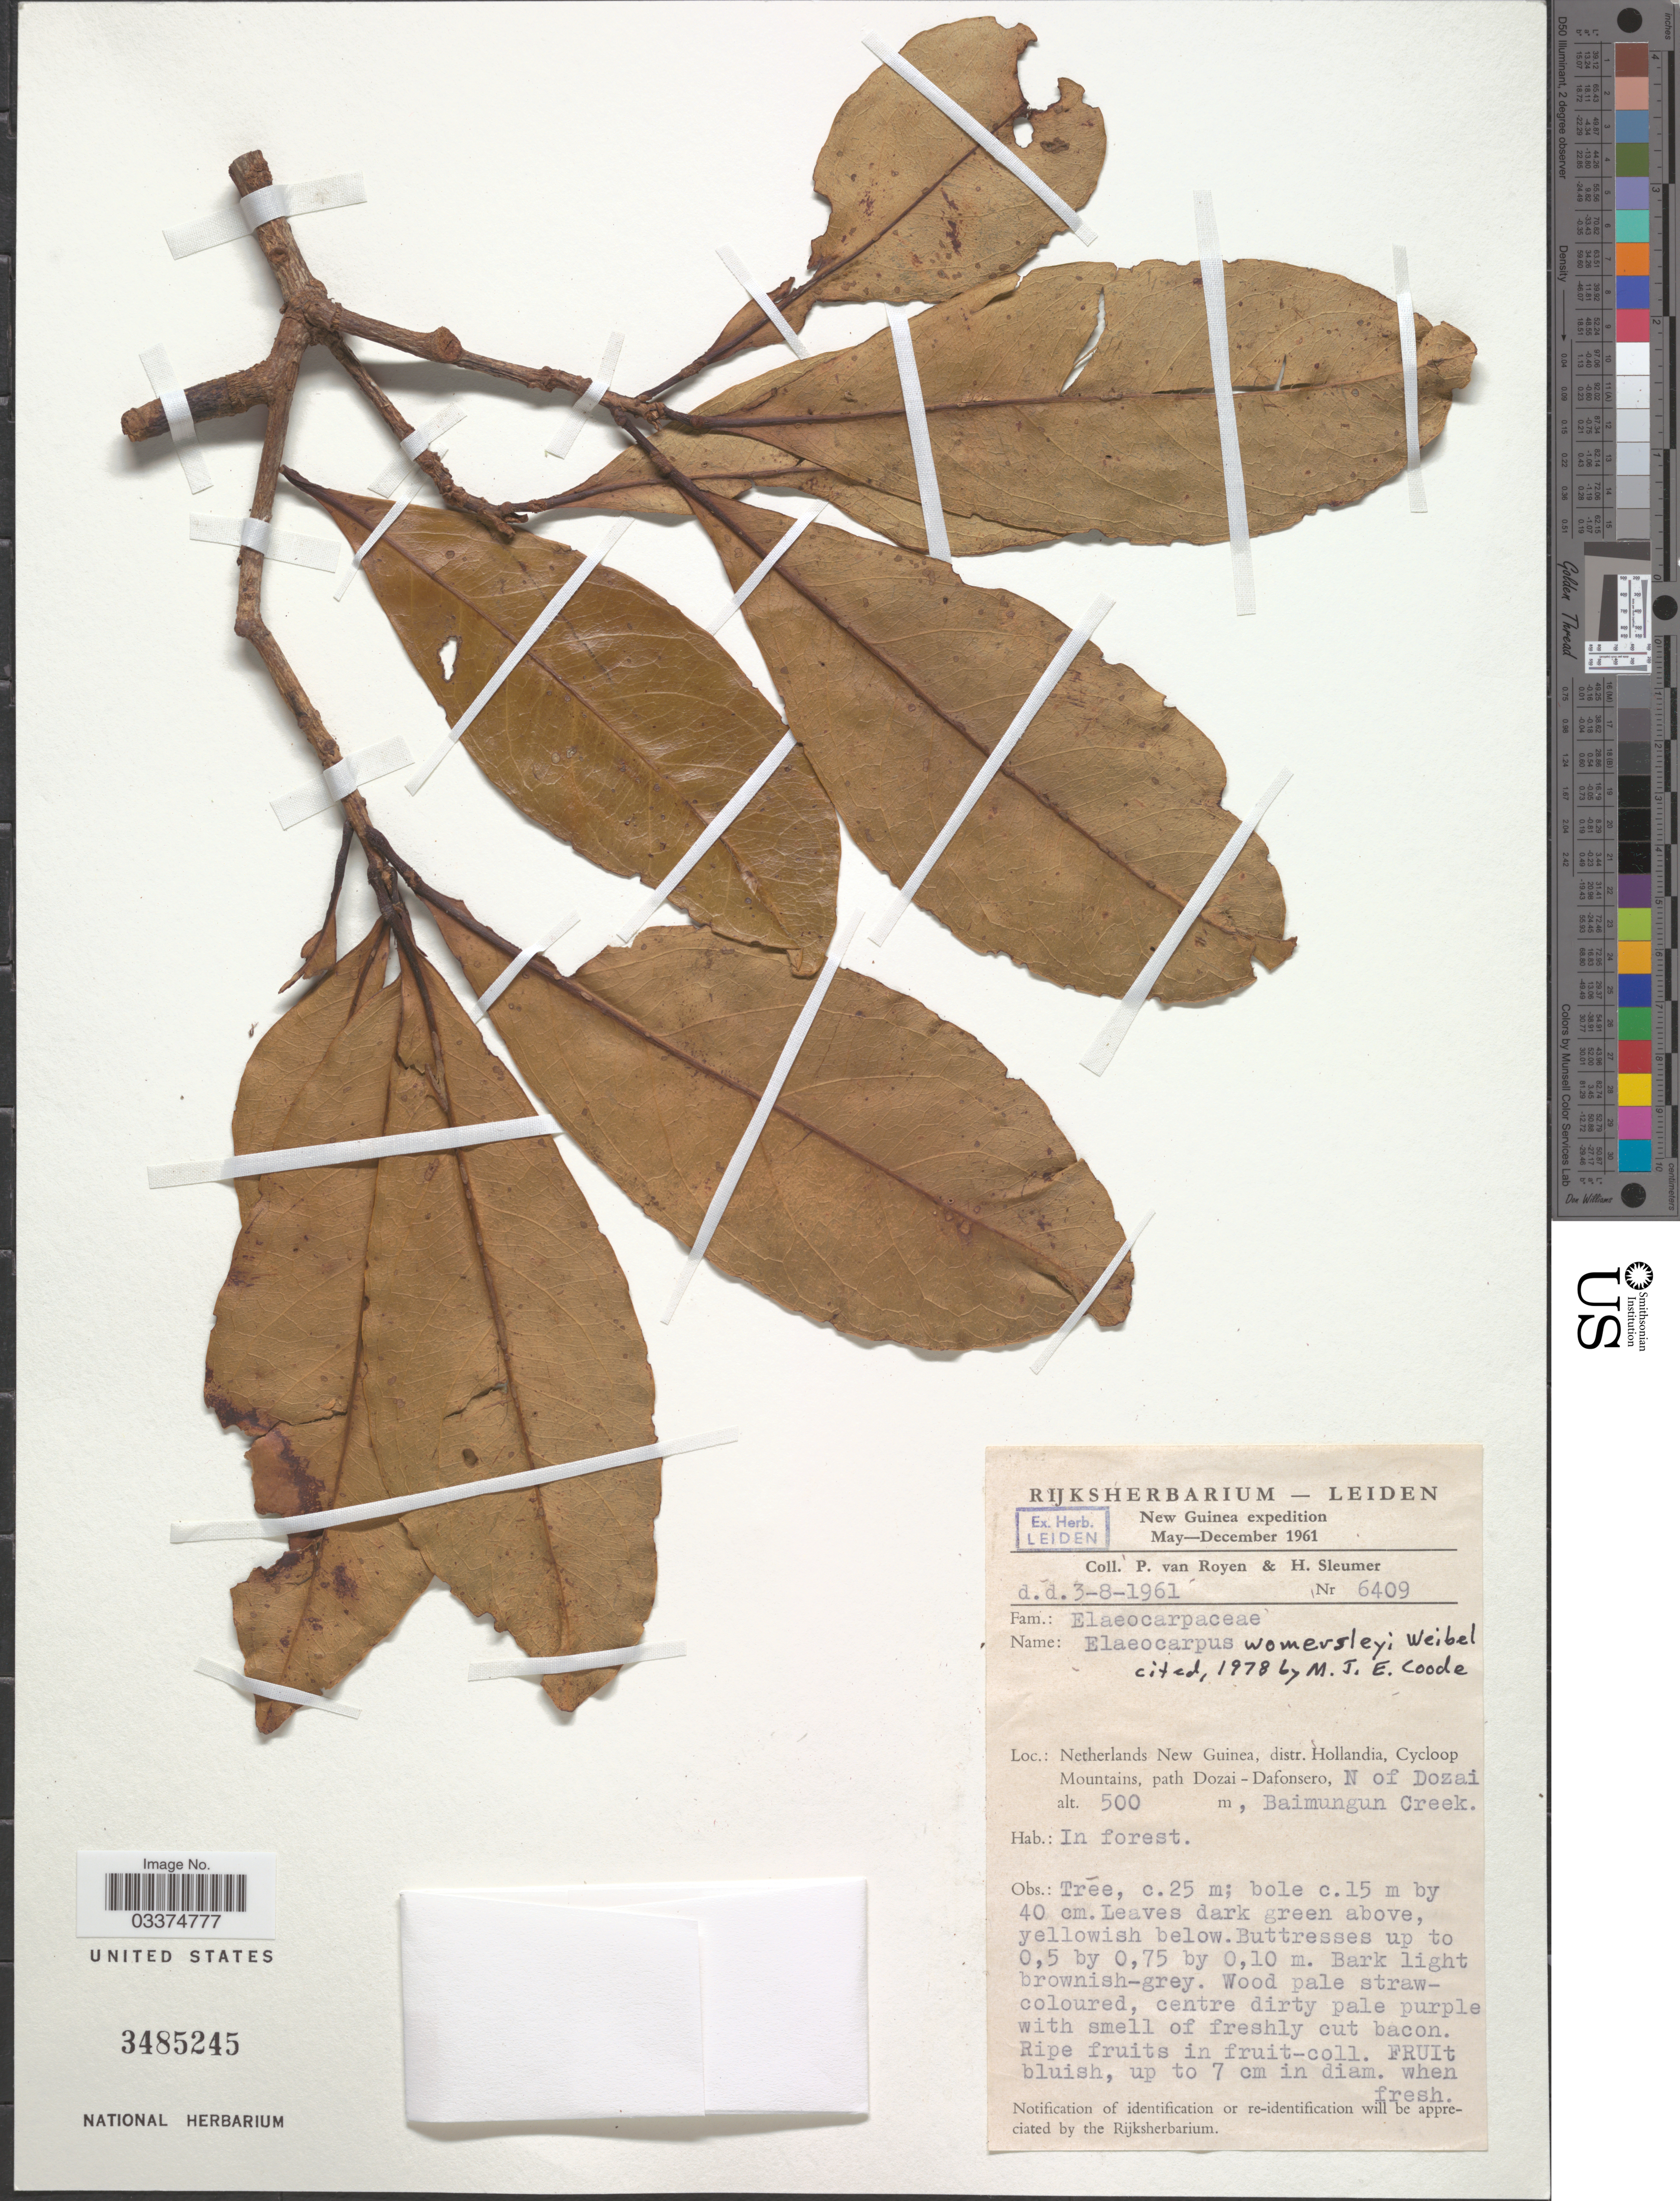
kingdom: Plantae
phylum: Tracheophyta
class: Magnoliopsida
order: Oxalidales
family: Elaeocarpaceae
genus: Elaeocarpus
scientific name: Elaeocarpus womersleyi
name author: Weibel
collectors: P. van Royen & H. O. Sleumer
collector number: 6409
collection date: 1961-08-03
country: Indonesia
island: New Guinea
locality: New Guinea. Netherlands New Guinea, distr. Hollandia, Cycloop Mountains, path Dozai - Dafonsero, N of Dozai, Baimungun Creek.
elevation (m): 500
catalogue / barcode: US 3485245